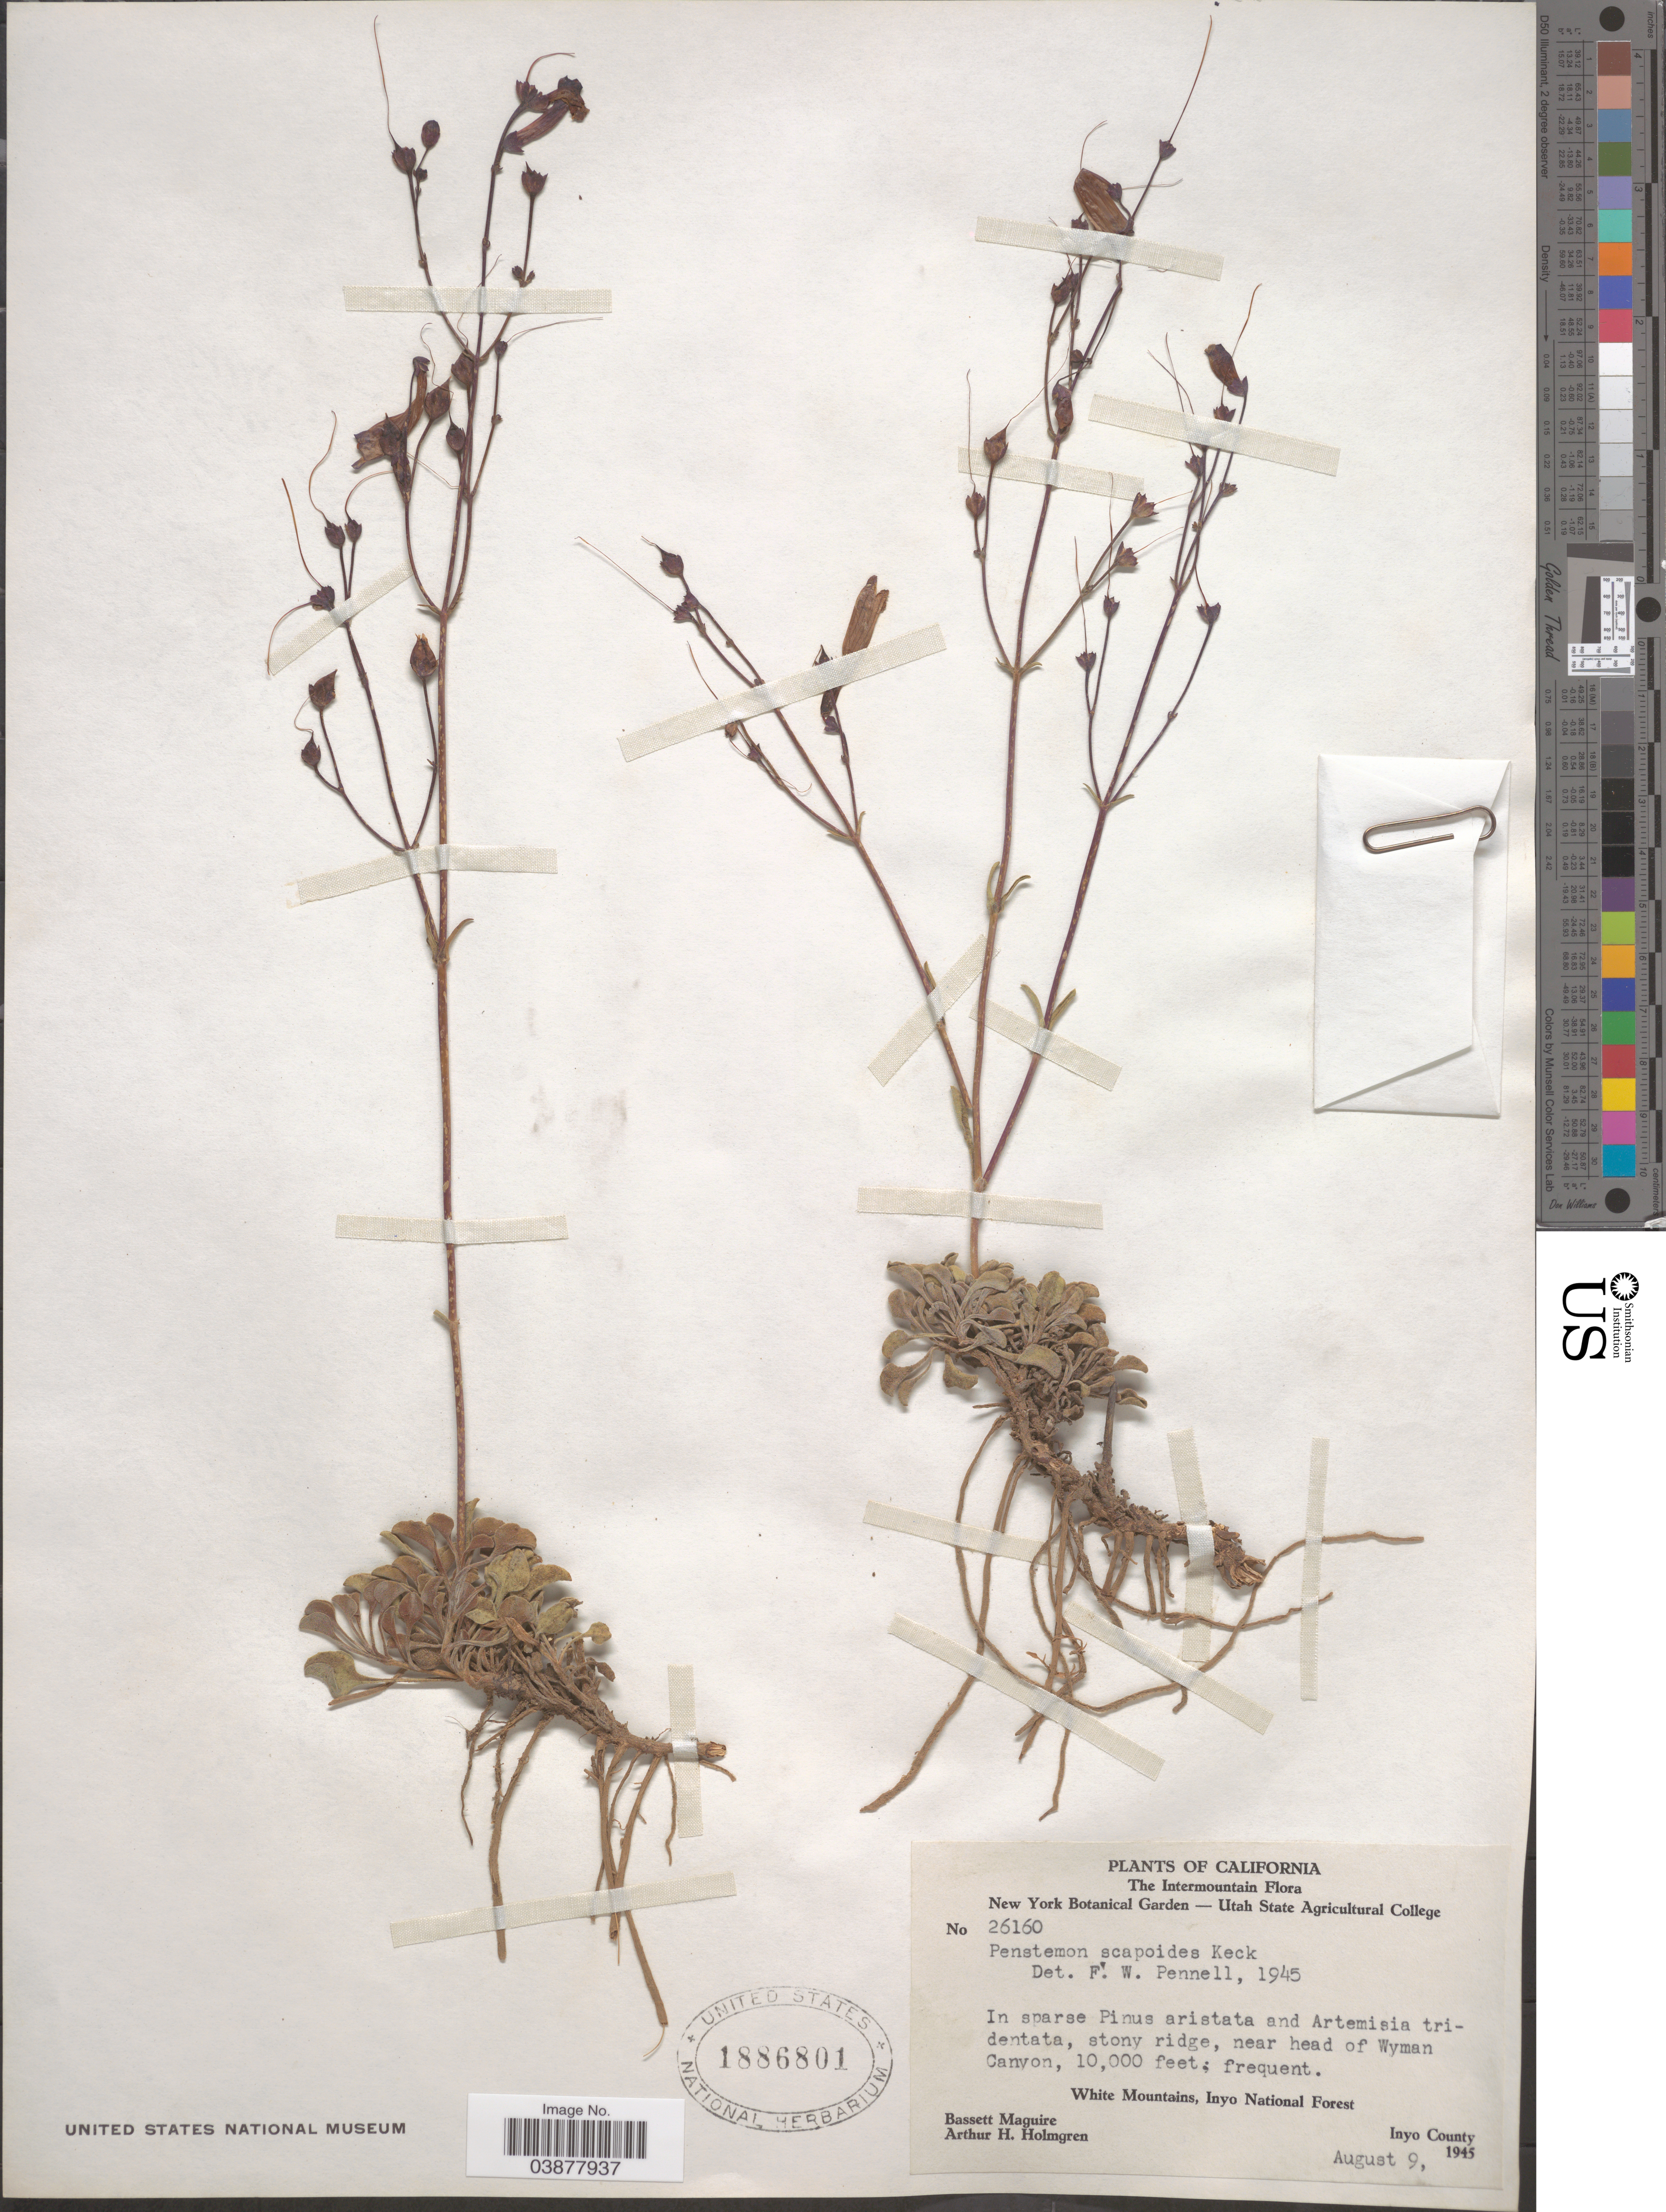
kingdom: Plantae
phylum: Tracheophyta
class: Magnoliopsida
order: Lamiales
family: Plantaginaceae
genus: Penstemon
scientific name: Penstemon scapoides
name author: D.D. Keck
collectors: B. Maguire & A. H. Holmgren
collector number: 26160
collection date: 1945-08-09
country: United States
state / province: California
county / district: Inyo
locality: The Intermountain. Near head of Wyman Canyon. White Mountains, Inyo National Forest. Inyo County.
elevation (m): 3048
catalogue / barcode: US 1886801